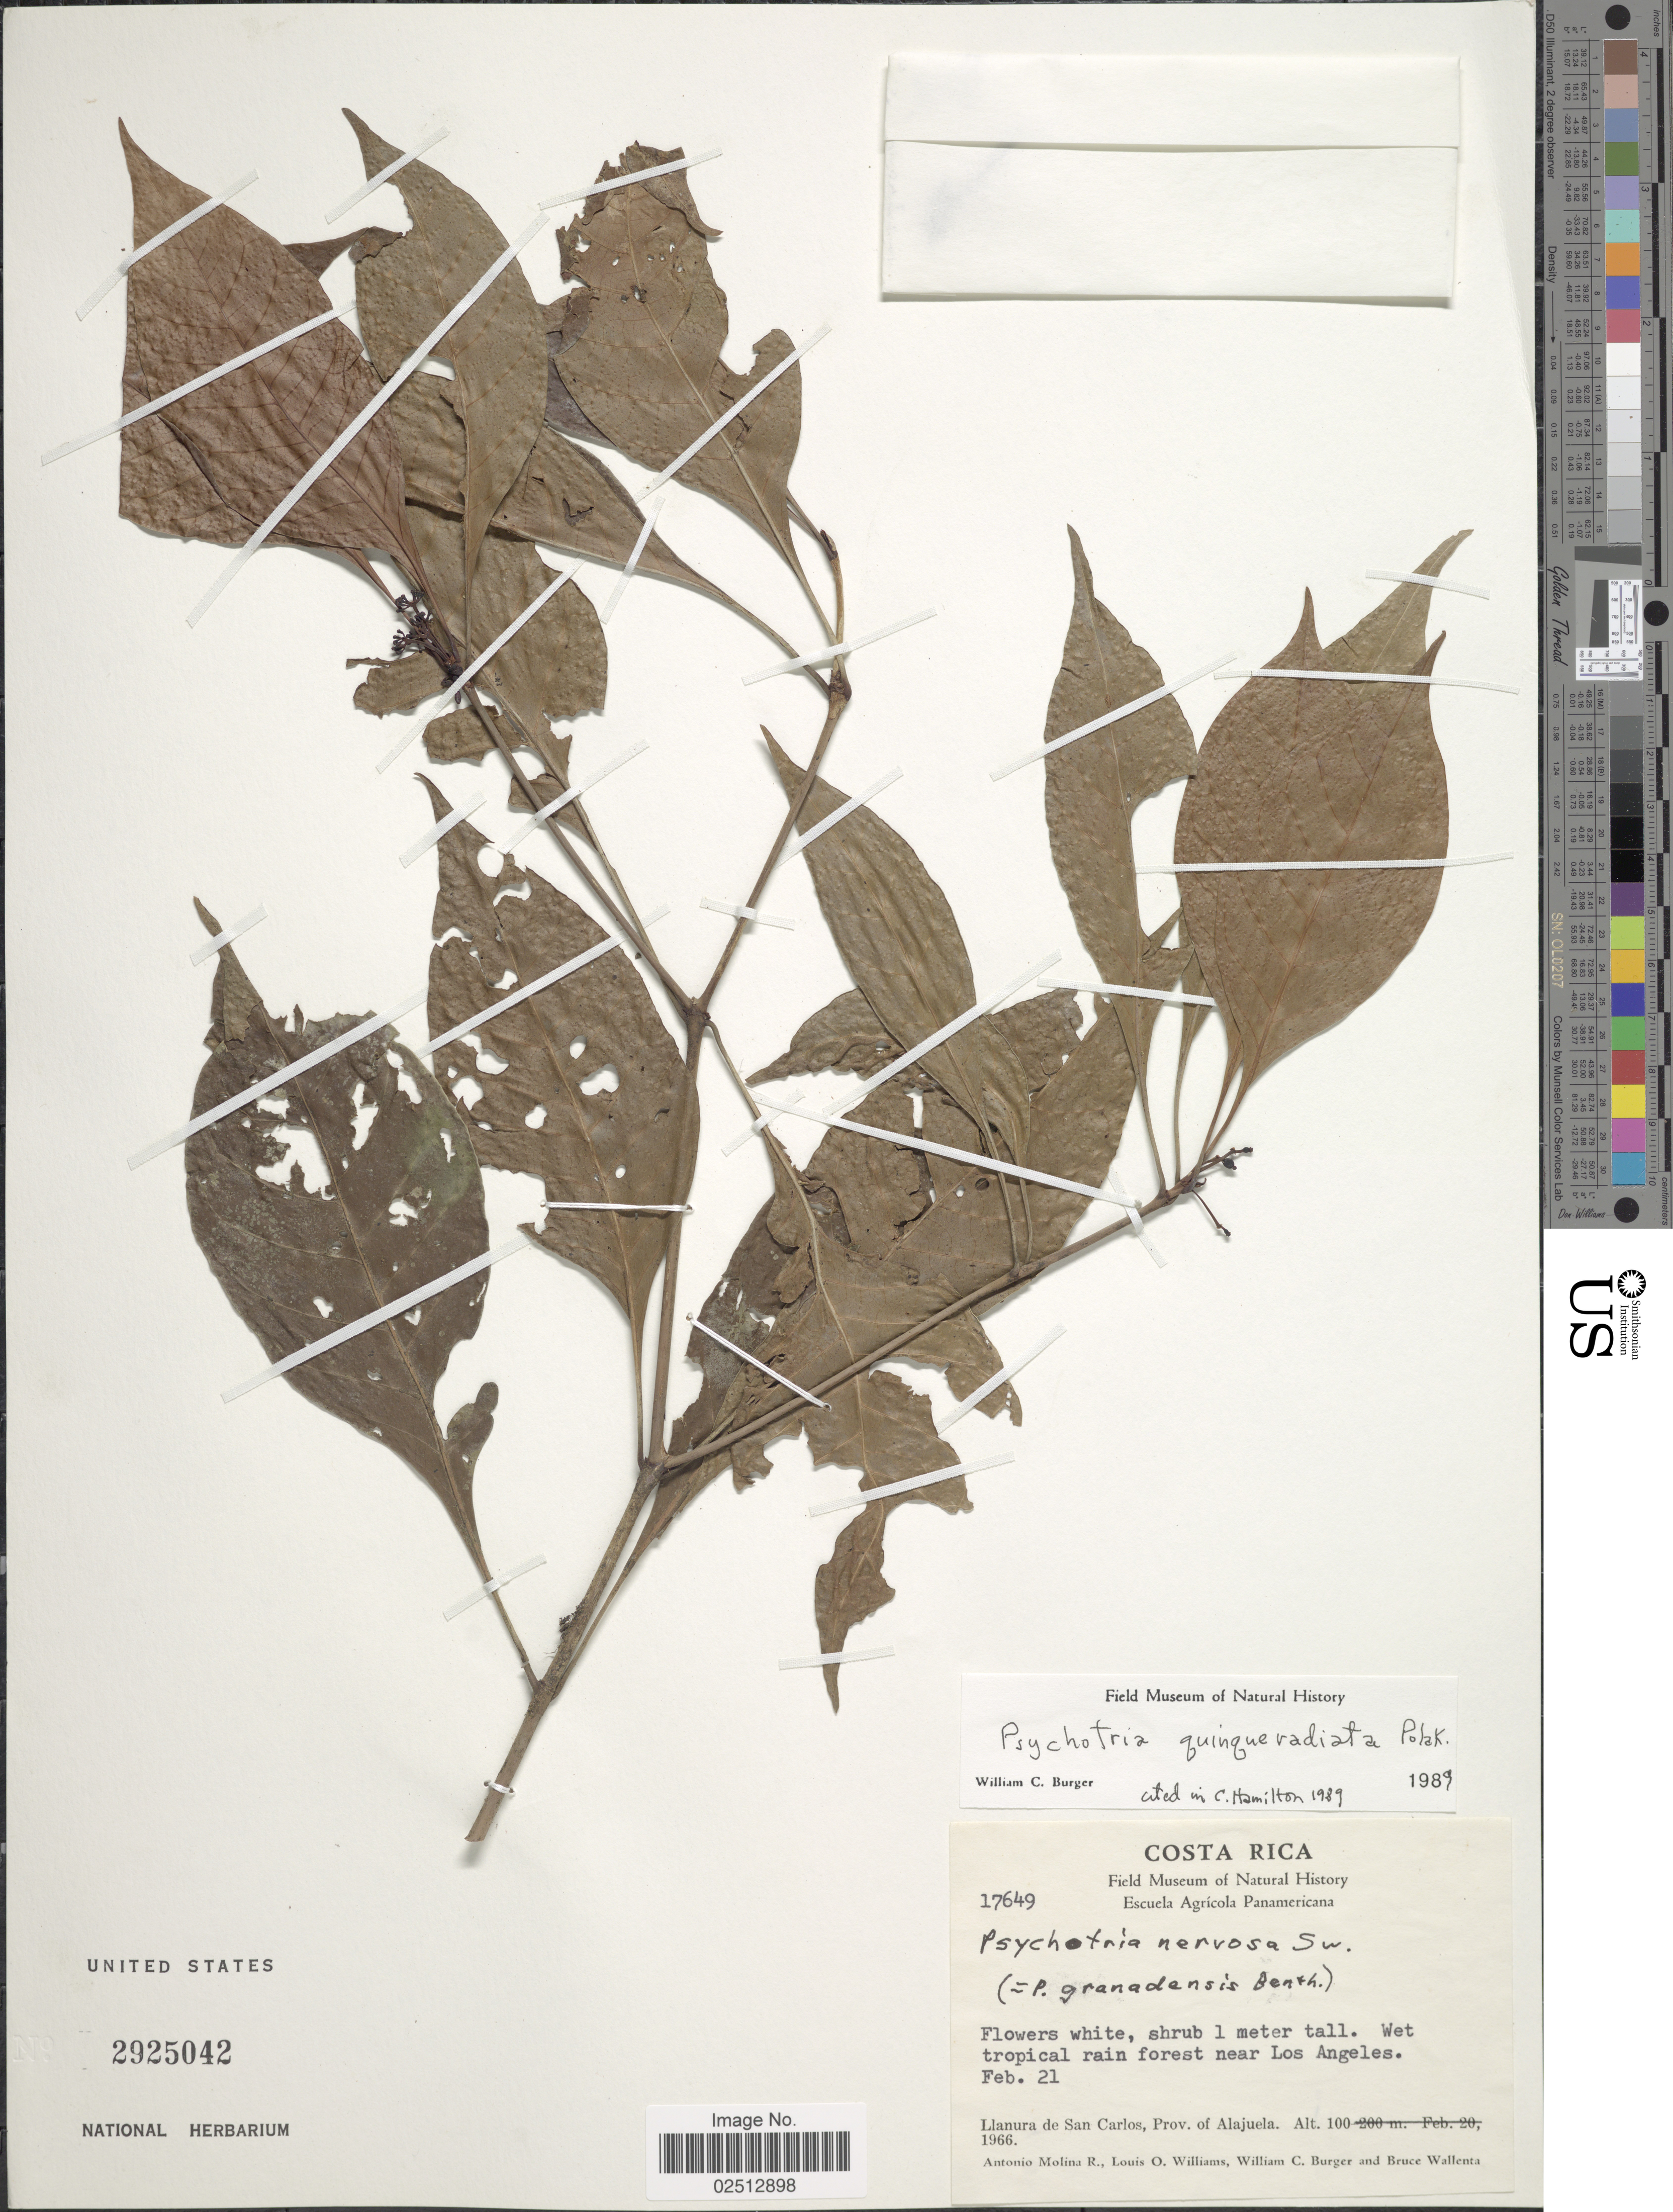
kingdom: Plantae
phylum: Tracheophyta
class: Magnoliopsida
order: Gentianales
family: Rubiaceae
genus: Psychotria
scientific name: Psychotria quinqueradiata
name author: Pol.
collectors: A. Molina R., L. O. Williams, W. Burger & B. Wallenta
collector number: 17649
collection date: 1966-02-21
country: Costa Rica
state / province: Alajuela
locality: Wet tropical rain forest near Los Angeles. Llanura de San Carlos, Prov. of Alajuela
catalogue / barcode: US 2925042